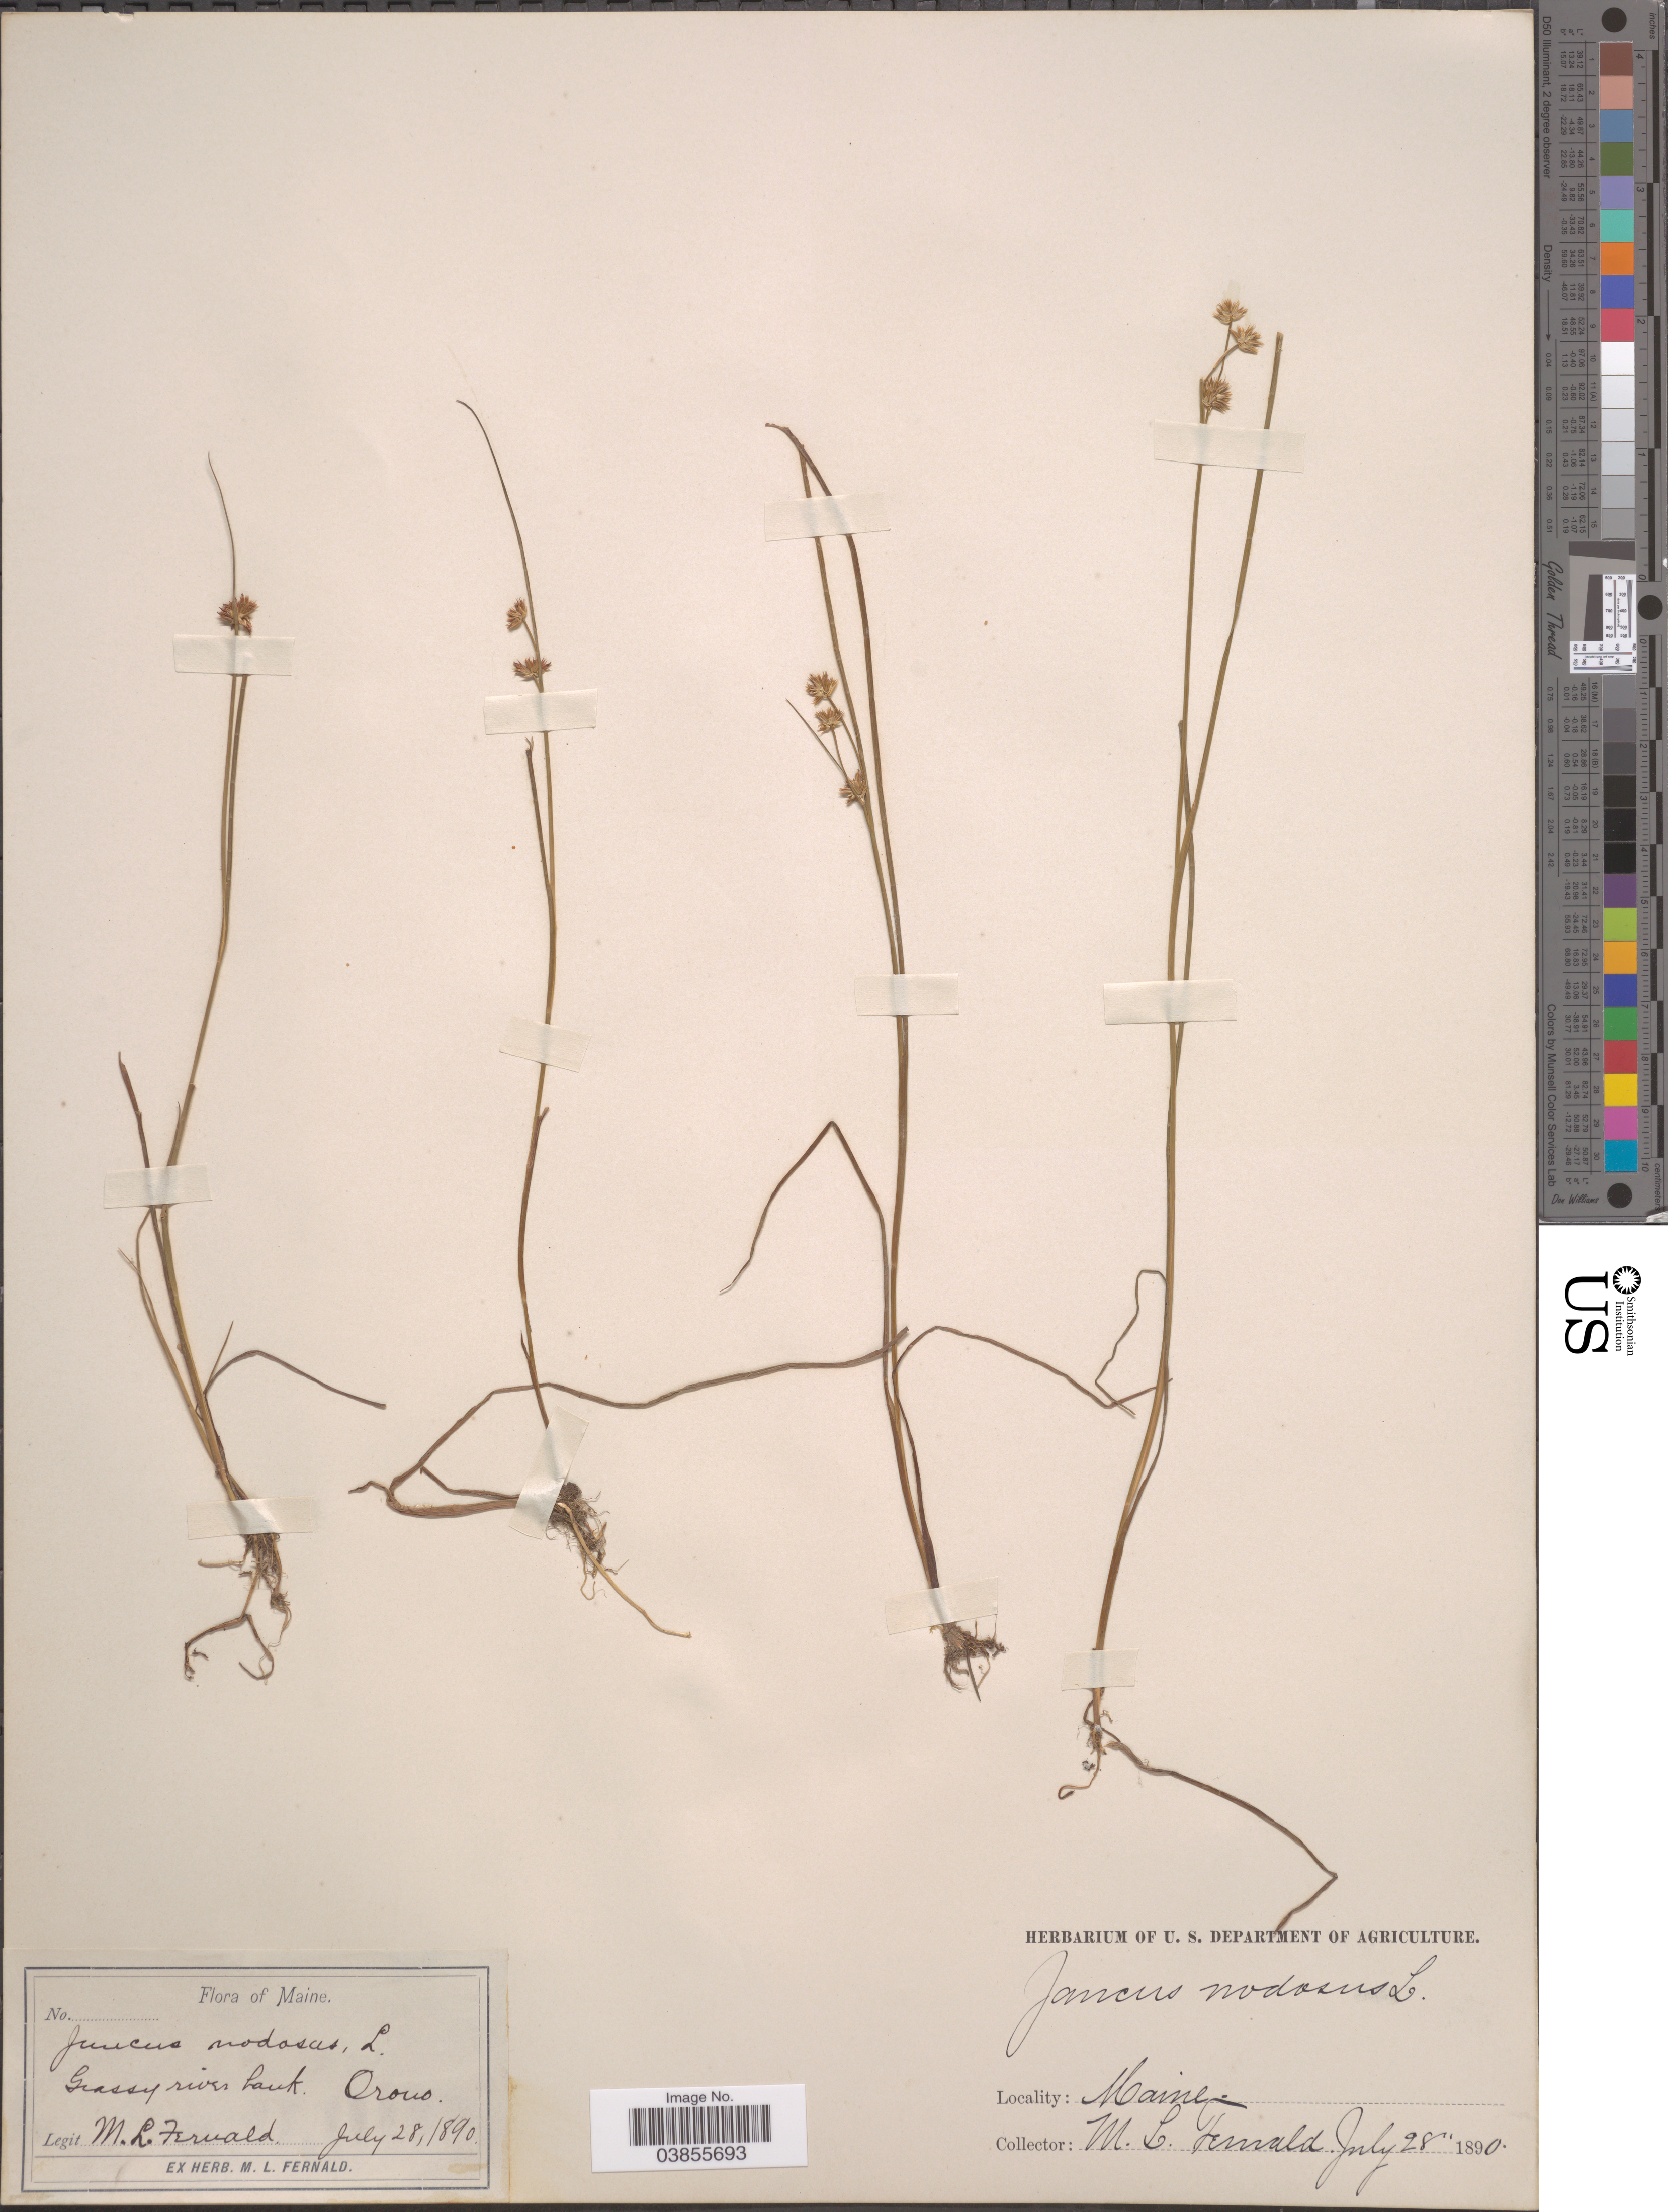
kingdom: Plantae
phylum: Tracheophyta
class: Liliopsida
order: Poales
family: Juncaceae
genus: Juncus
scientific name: Juncus nodosus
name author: L.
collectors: M. L. Fernald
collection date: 1890-07-28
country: United States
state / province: Maine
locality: Orono.